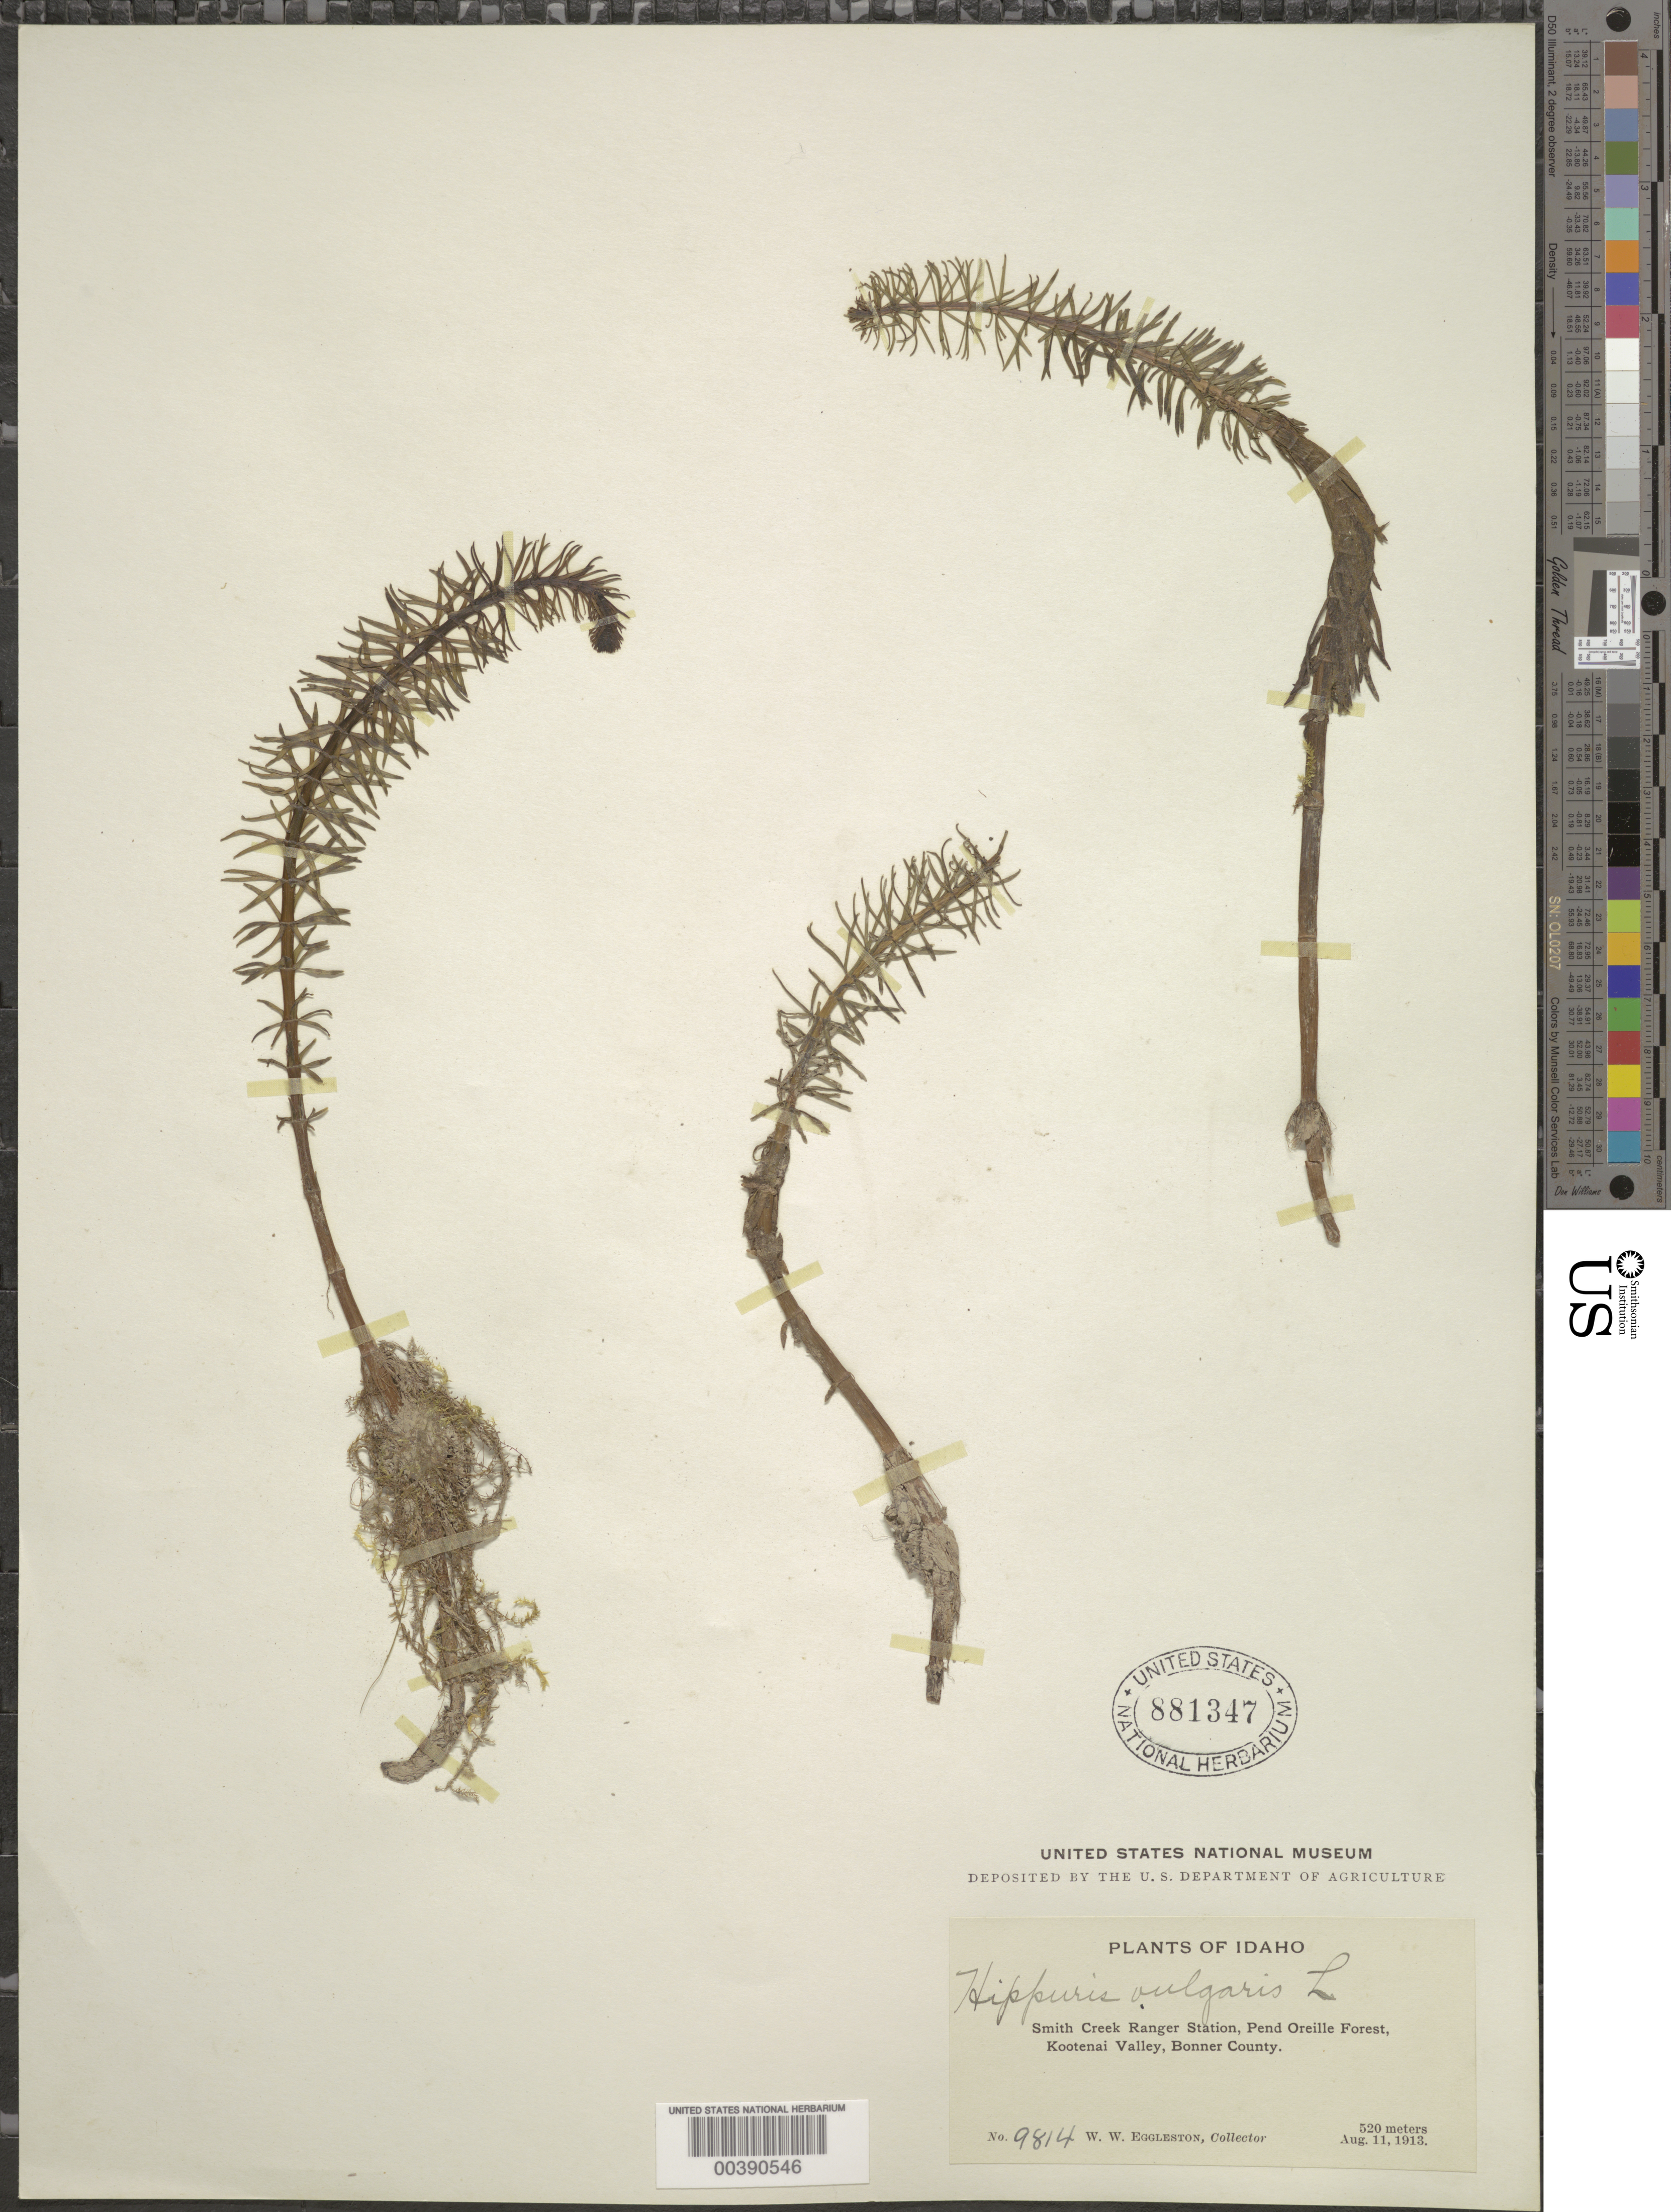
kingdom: Plantae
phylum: Tracheophyta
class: Magnoliopsida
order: Lamiales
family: Plantaginaceae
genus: Hippuris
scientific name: Hippuris vulgaris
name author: L.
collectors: W. W. Eggleston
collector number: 9814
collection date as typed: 11 Aug 1913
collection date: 1913-08-11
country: United States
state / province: Idaho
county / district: Bonner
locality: Smith creek ranger station, pend oreille forest, kootenai valley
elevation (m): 520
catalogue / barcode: US 881347